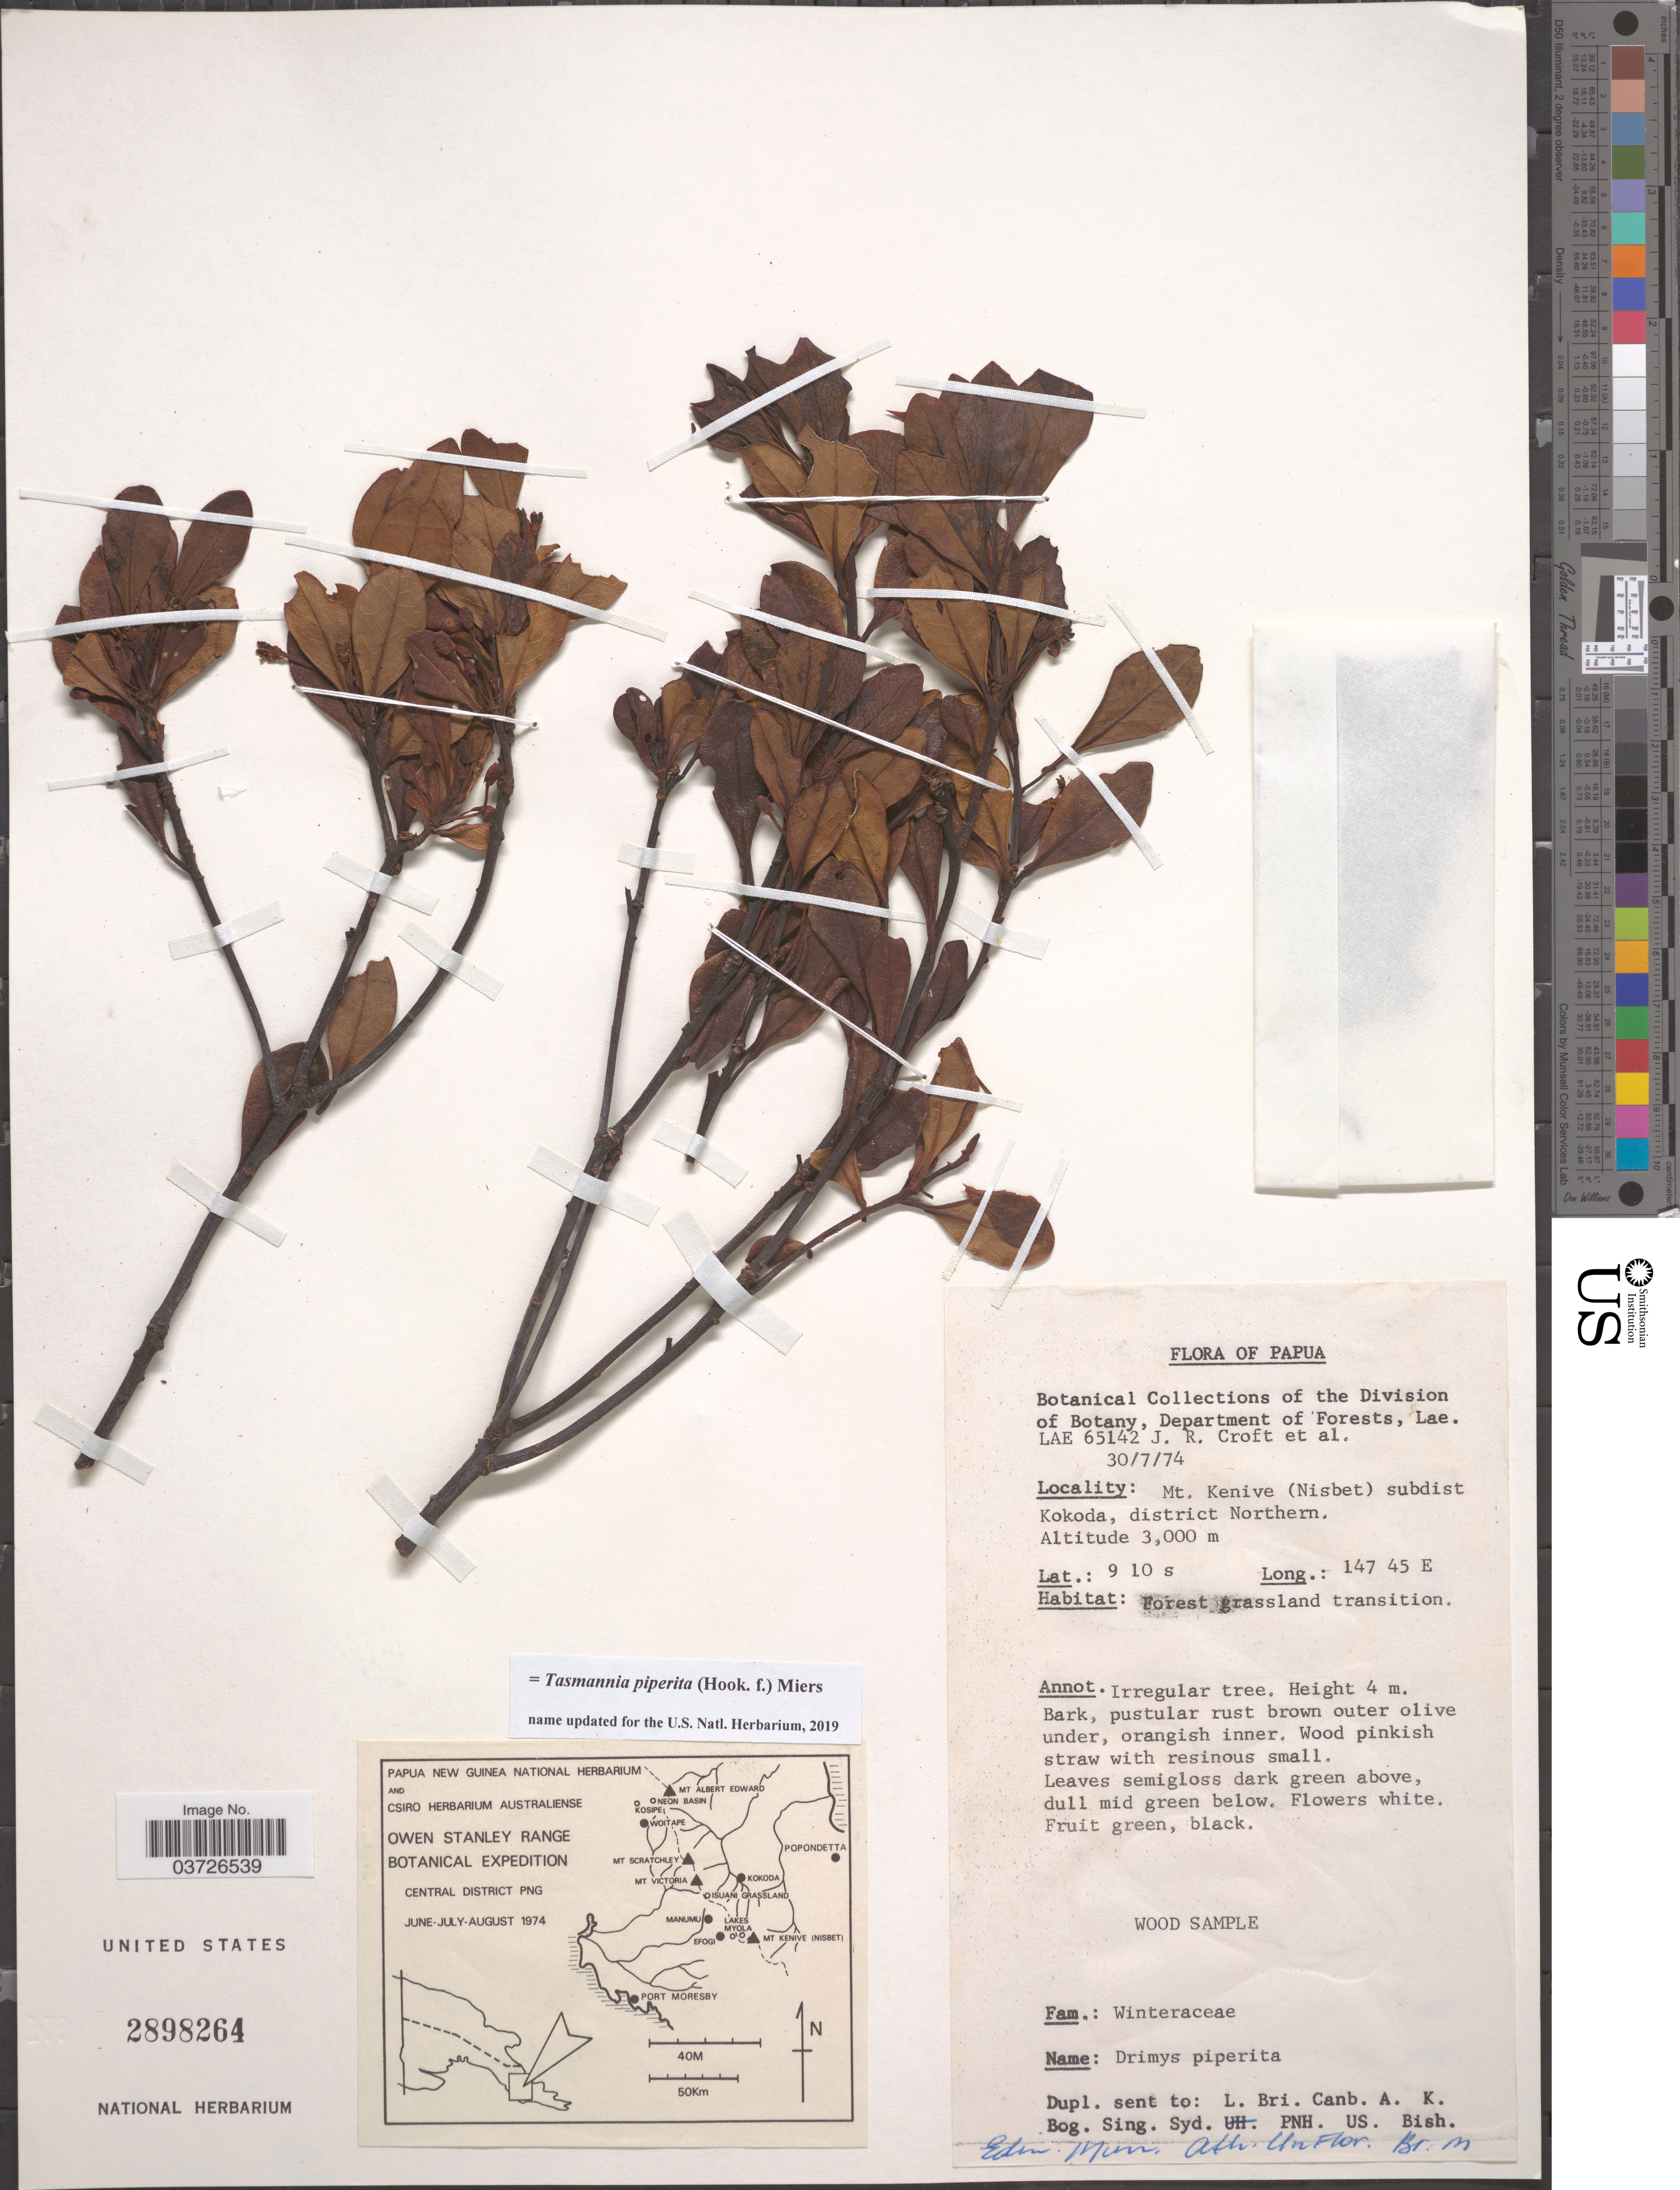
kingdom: Plantae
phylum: Tracheophyta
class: Magnoliopsida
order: Canellales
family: Winteraceae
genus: Tasmannia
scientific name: Tasmannia piperita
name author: (Hook. f.) Miers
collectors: J. R. Croft & et al.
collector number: LAE65142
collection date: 1974-07-30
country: Papua New Guinea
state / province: Northern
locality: Papua. Mt. Kenive (Nisbet) subdist Kokoda, district Northern.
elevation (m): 3000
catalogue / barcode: US 2898264